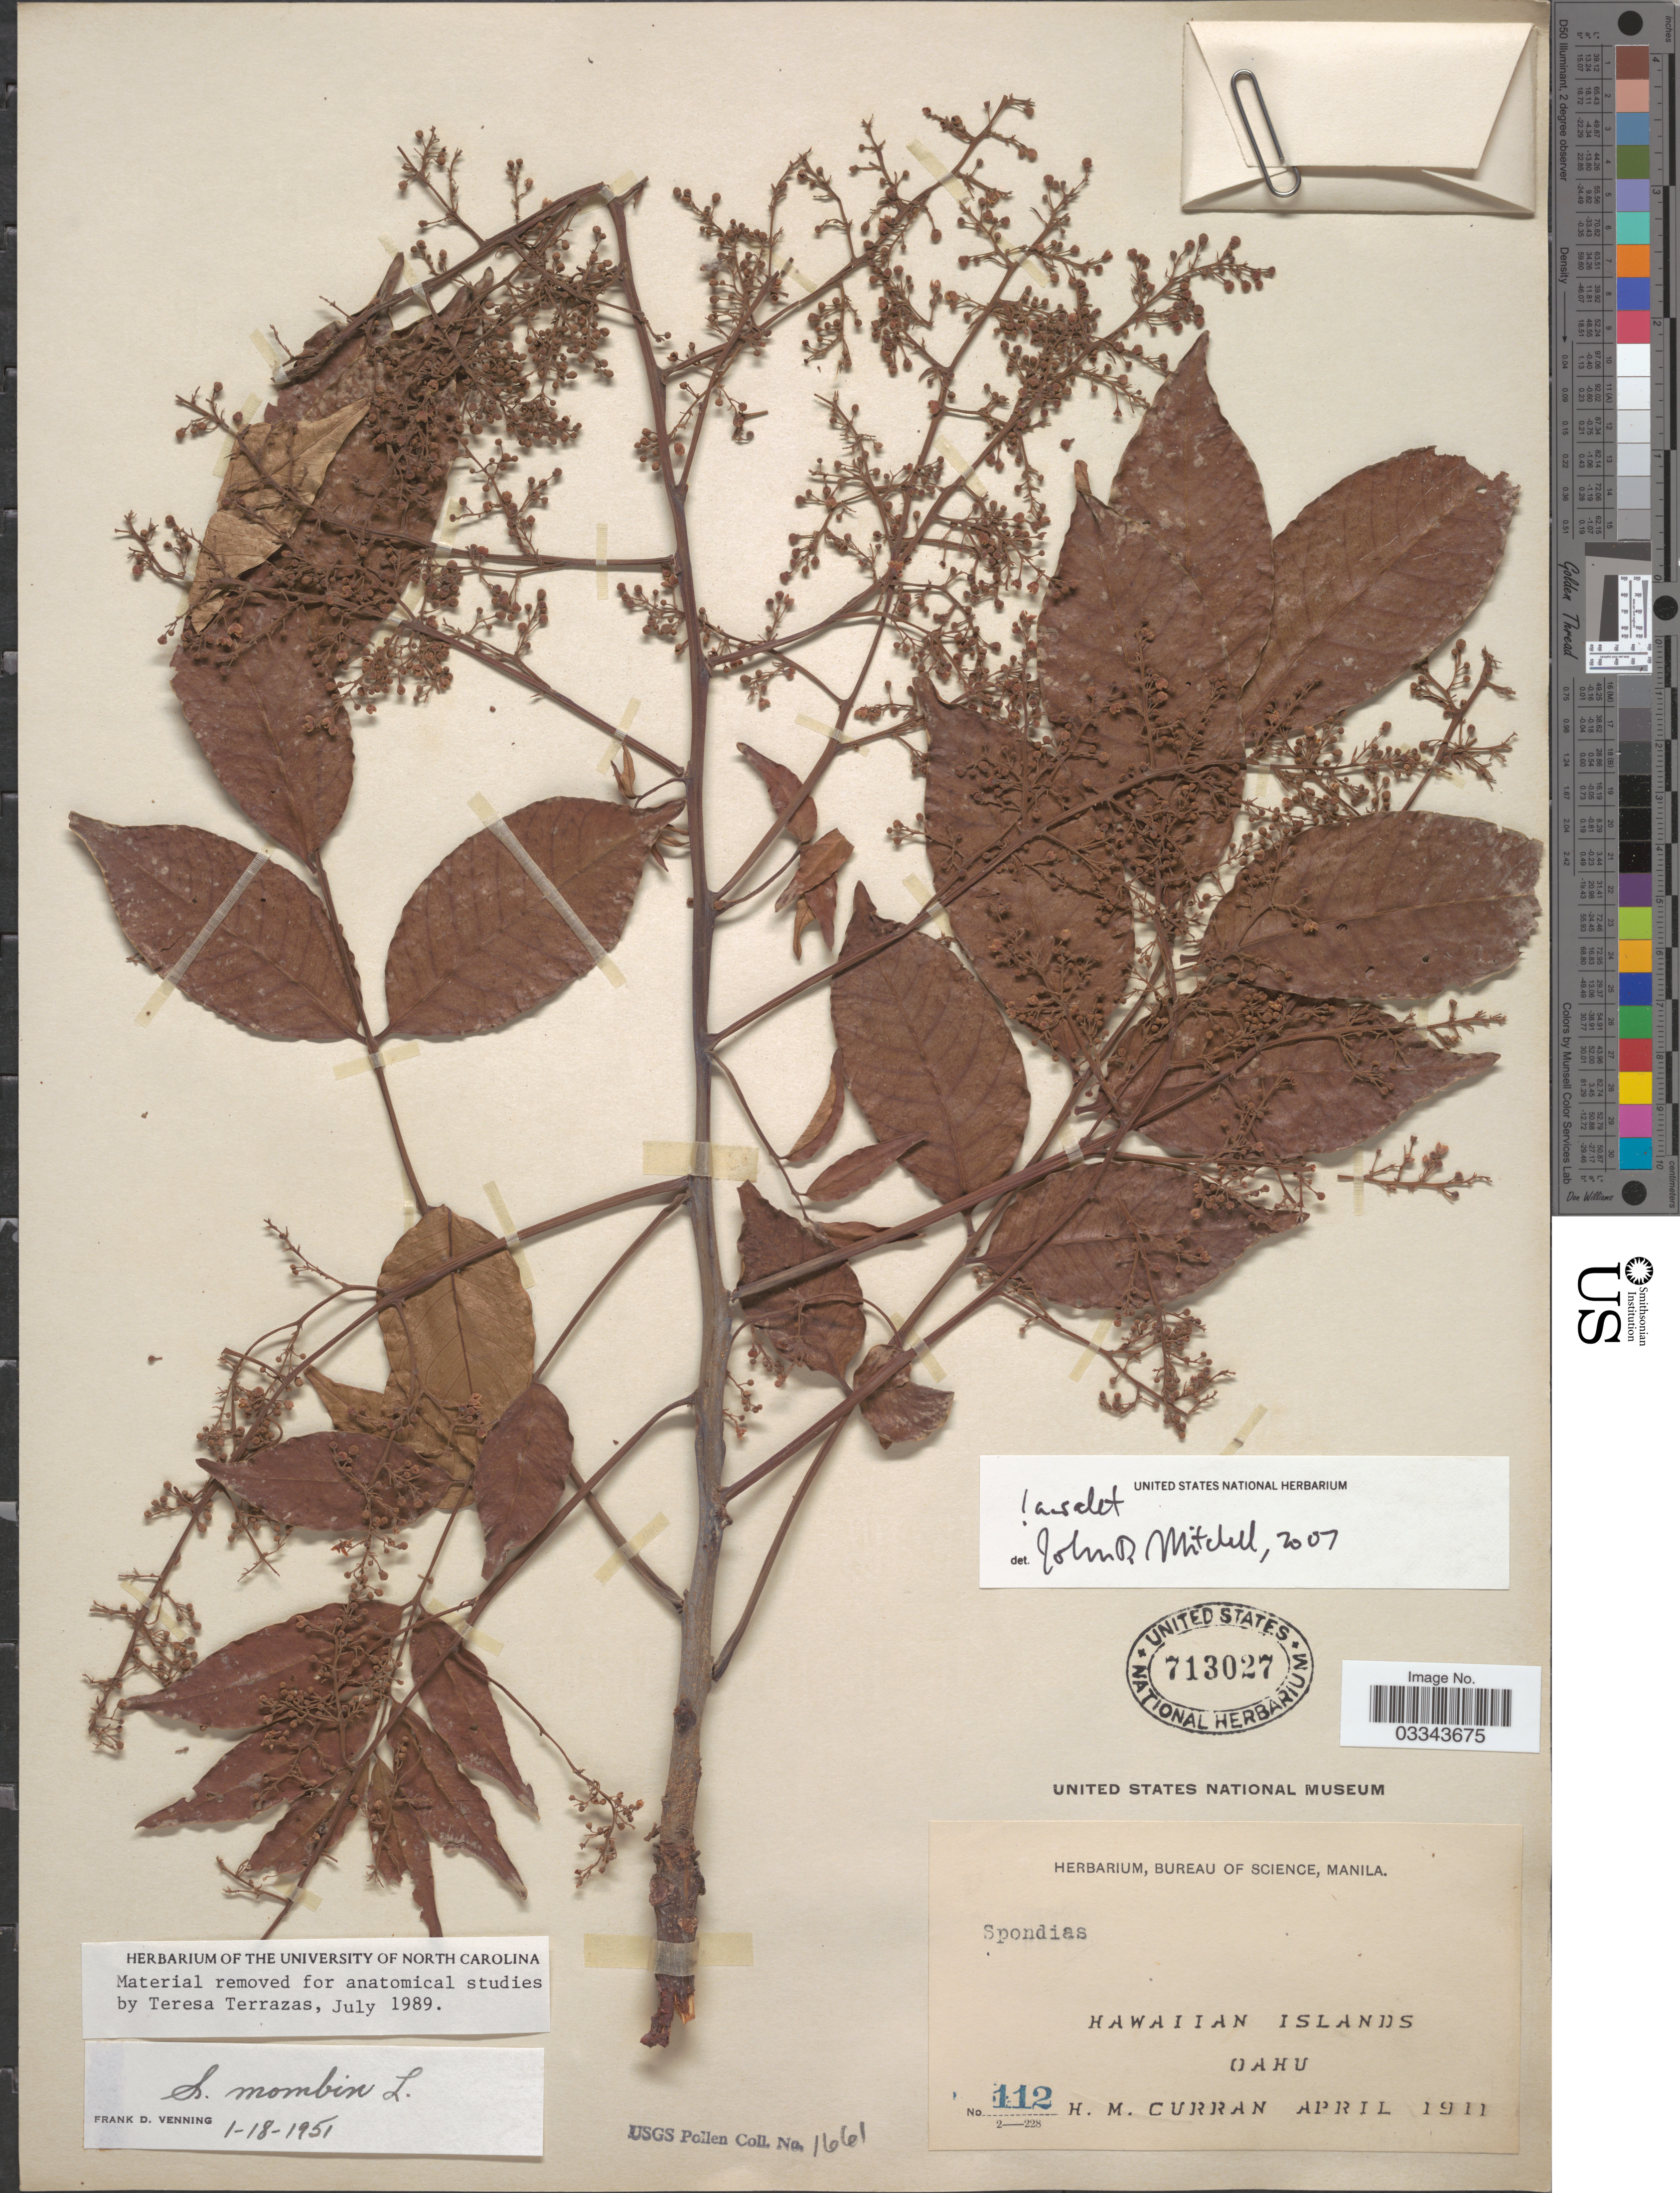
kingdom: Plantae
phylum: Tracheophyta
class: Magnoliopsida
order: Sapindales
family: Anacardiaceae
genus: Spondias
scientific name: Spondias mombin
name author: L.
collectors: H. M. Curran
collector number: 112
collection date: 1911-04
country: United States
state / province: Hawaii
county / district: Honolulu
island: Oahu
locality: Hawaiian Islands. Oahu.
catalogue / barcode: US 713027